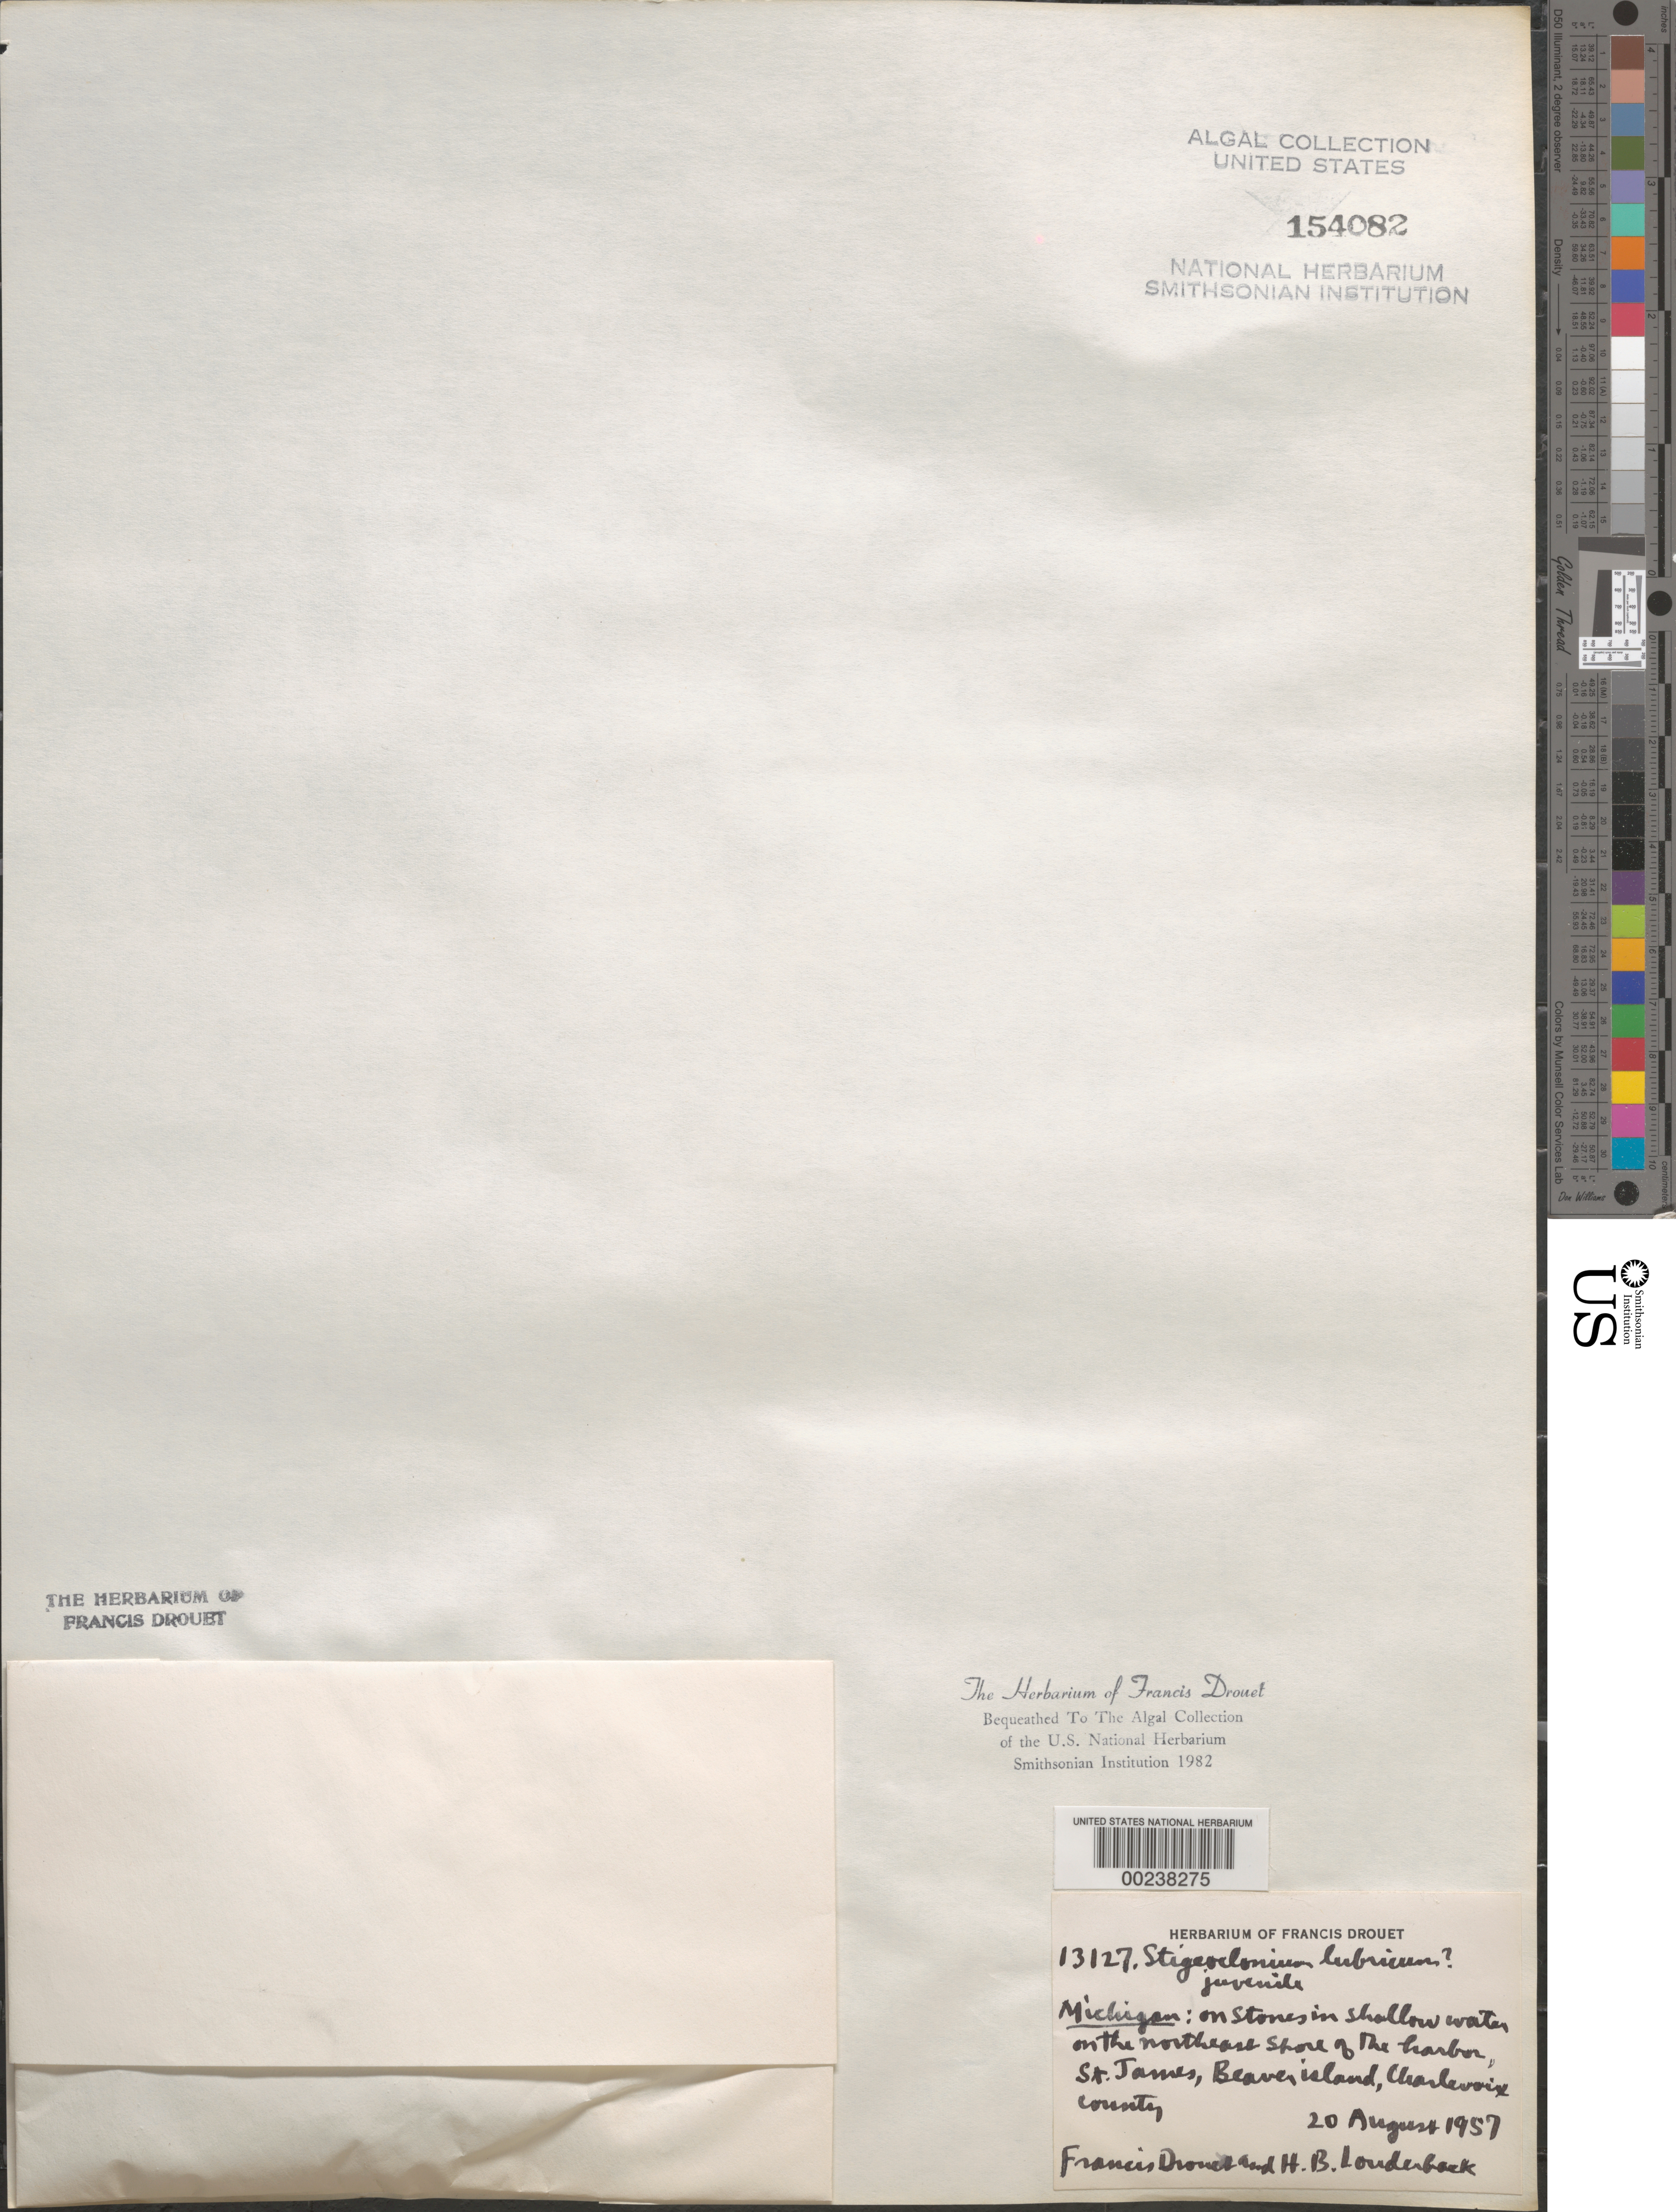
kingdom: Plantae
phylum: Chlorophyta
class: Chlorophyceae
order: Chaetophorales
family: Chaetophoraceae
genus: Stigeoclonium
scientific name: Stigeoclonium lubricum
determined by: Drouet, F. E.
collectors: F. E. Drouet & H. Louderback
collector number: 13127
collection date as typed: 20 Aug 1957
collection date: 1957-08-20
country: United States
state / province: Michigan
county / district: Charlevoix County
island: Beaver Island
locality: St. James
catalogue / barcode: US 154082